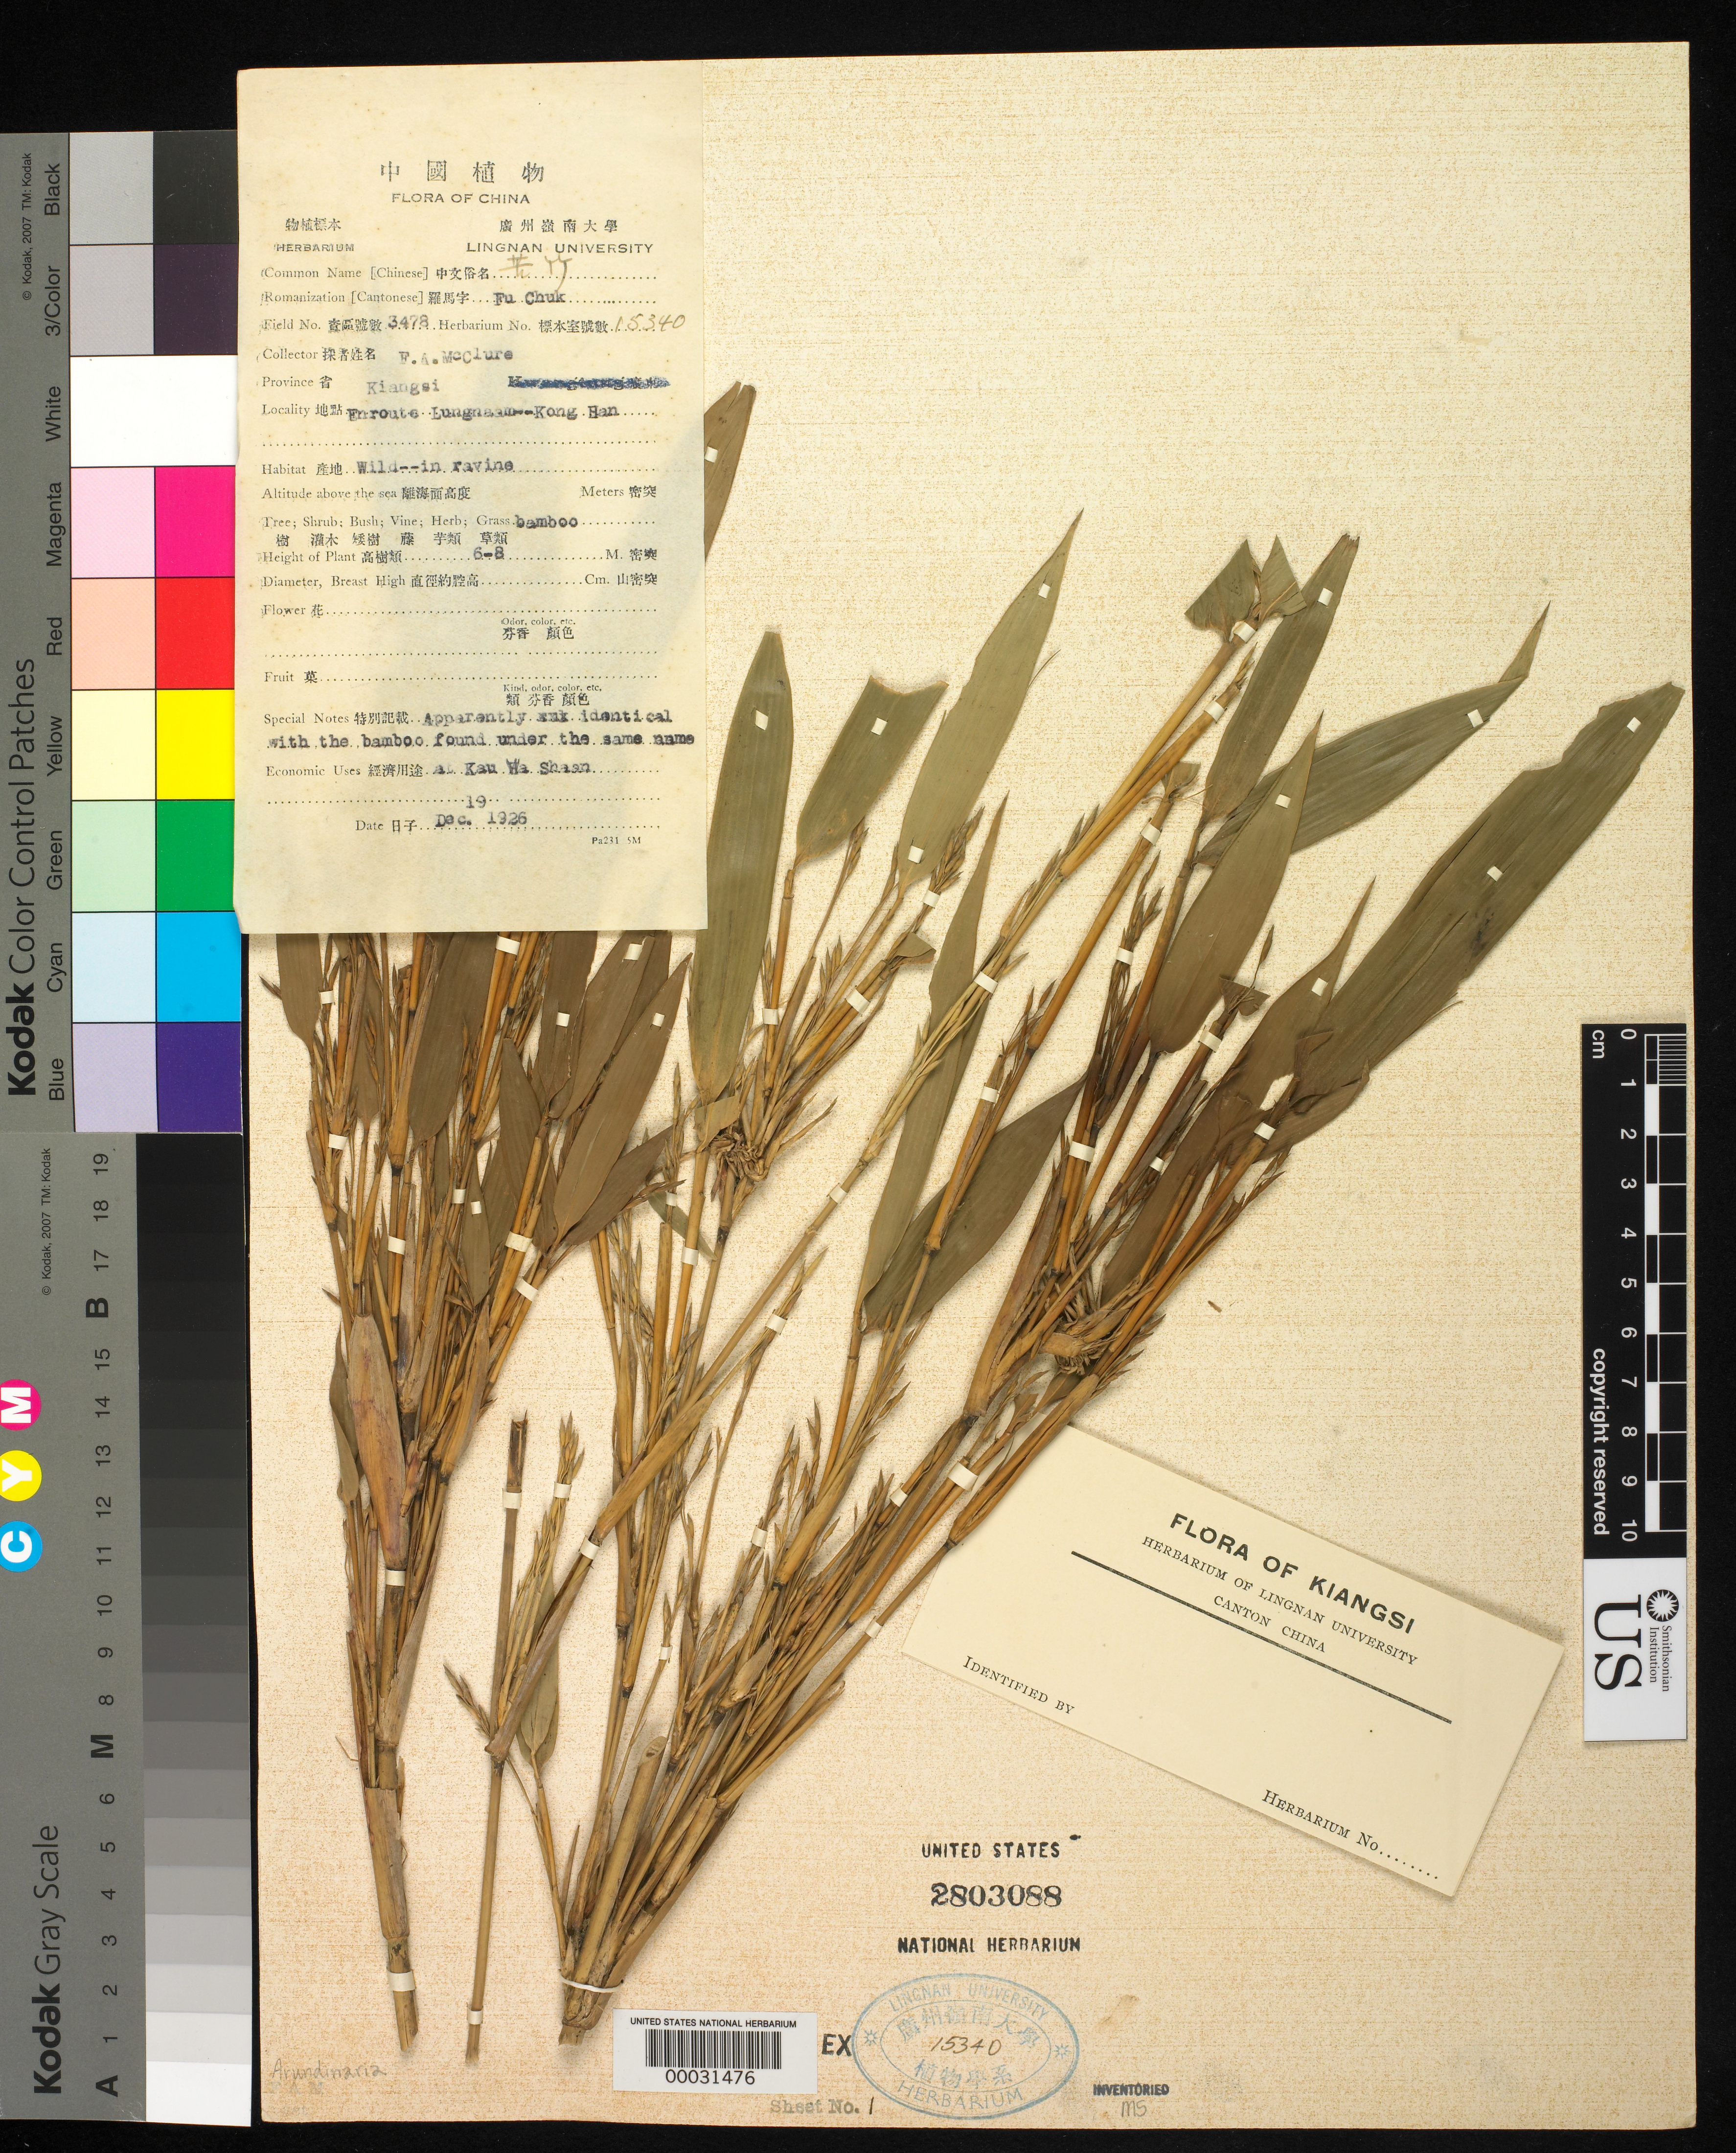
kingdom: Plantae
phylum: Tracheophyta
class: Liliopsida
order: Poales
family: Poaceae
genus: Arundinaria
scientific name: Arundinaria sp.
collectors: F. A. McClure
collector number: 3478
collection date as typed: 19 Dec 1926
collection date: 1926-12-19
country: China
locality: Lungnaam, Kong Han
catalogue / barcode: US 2803088